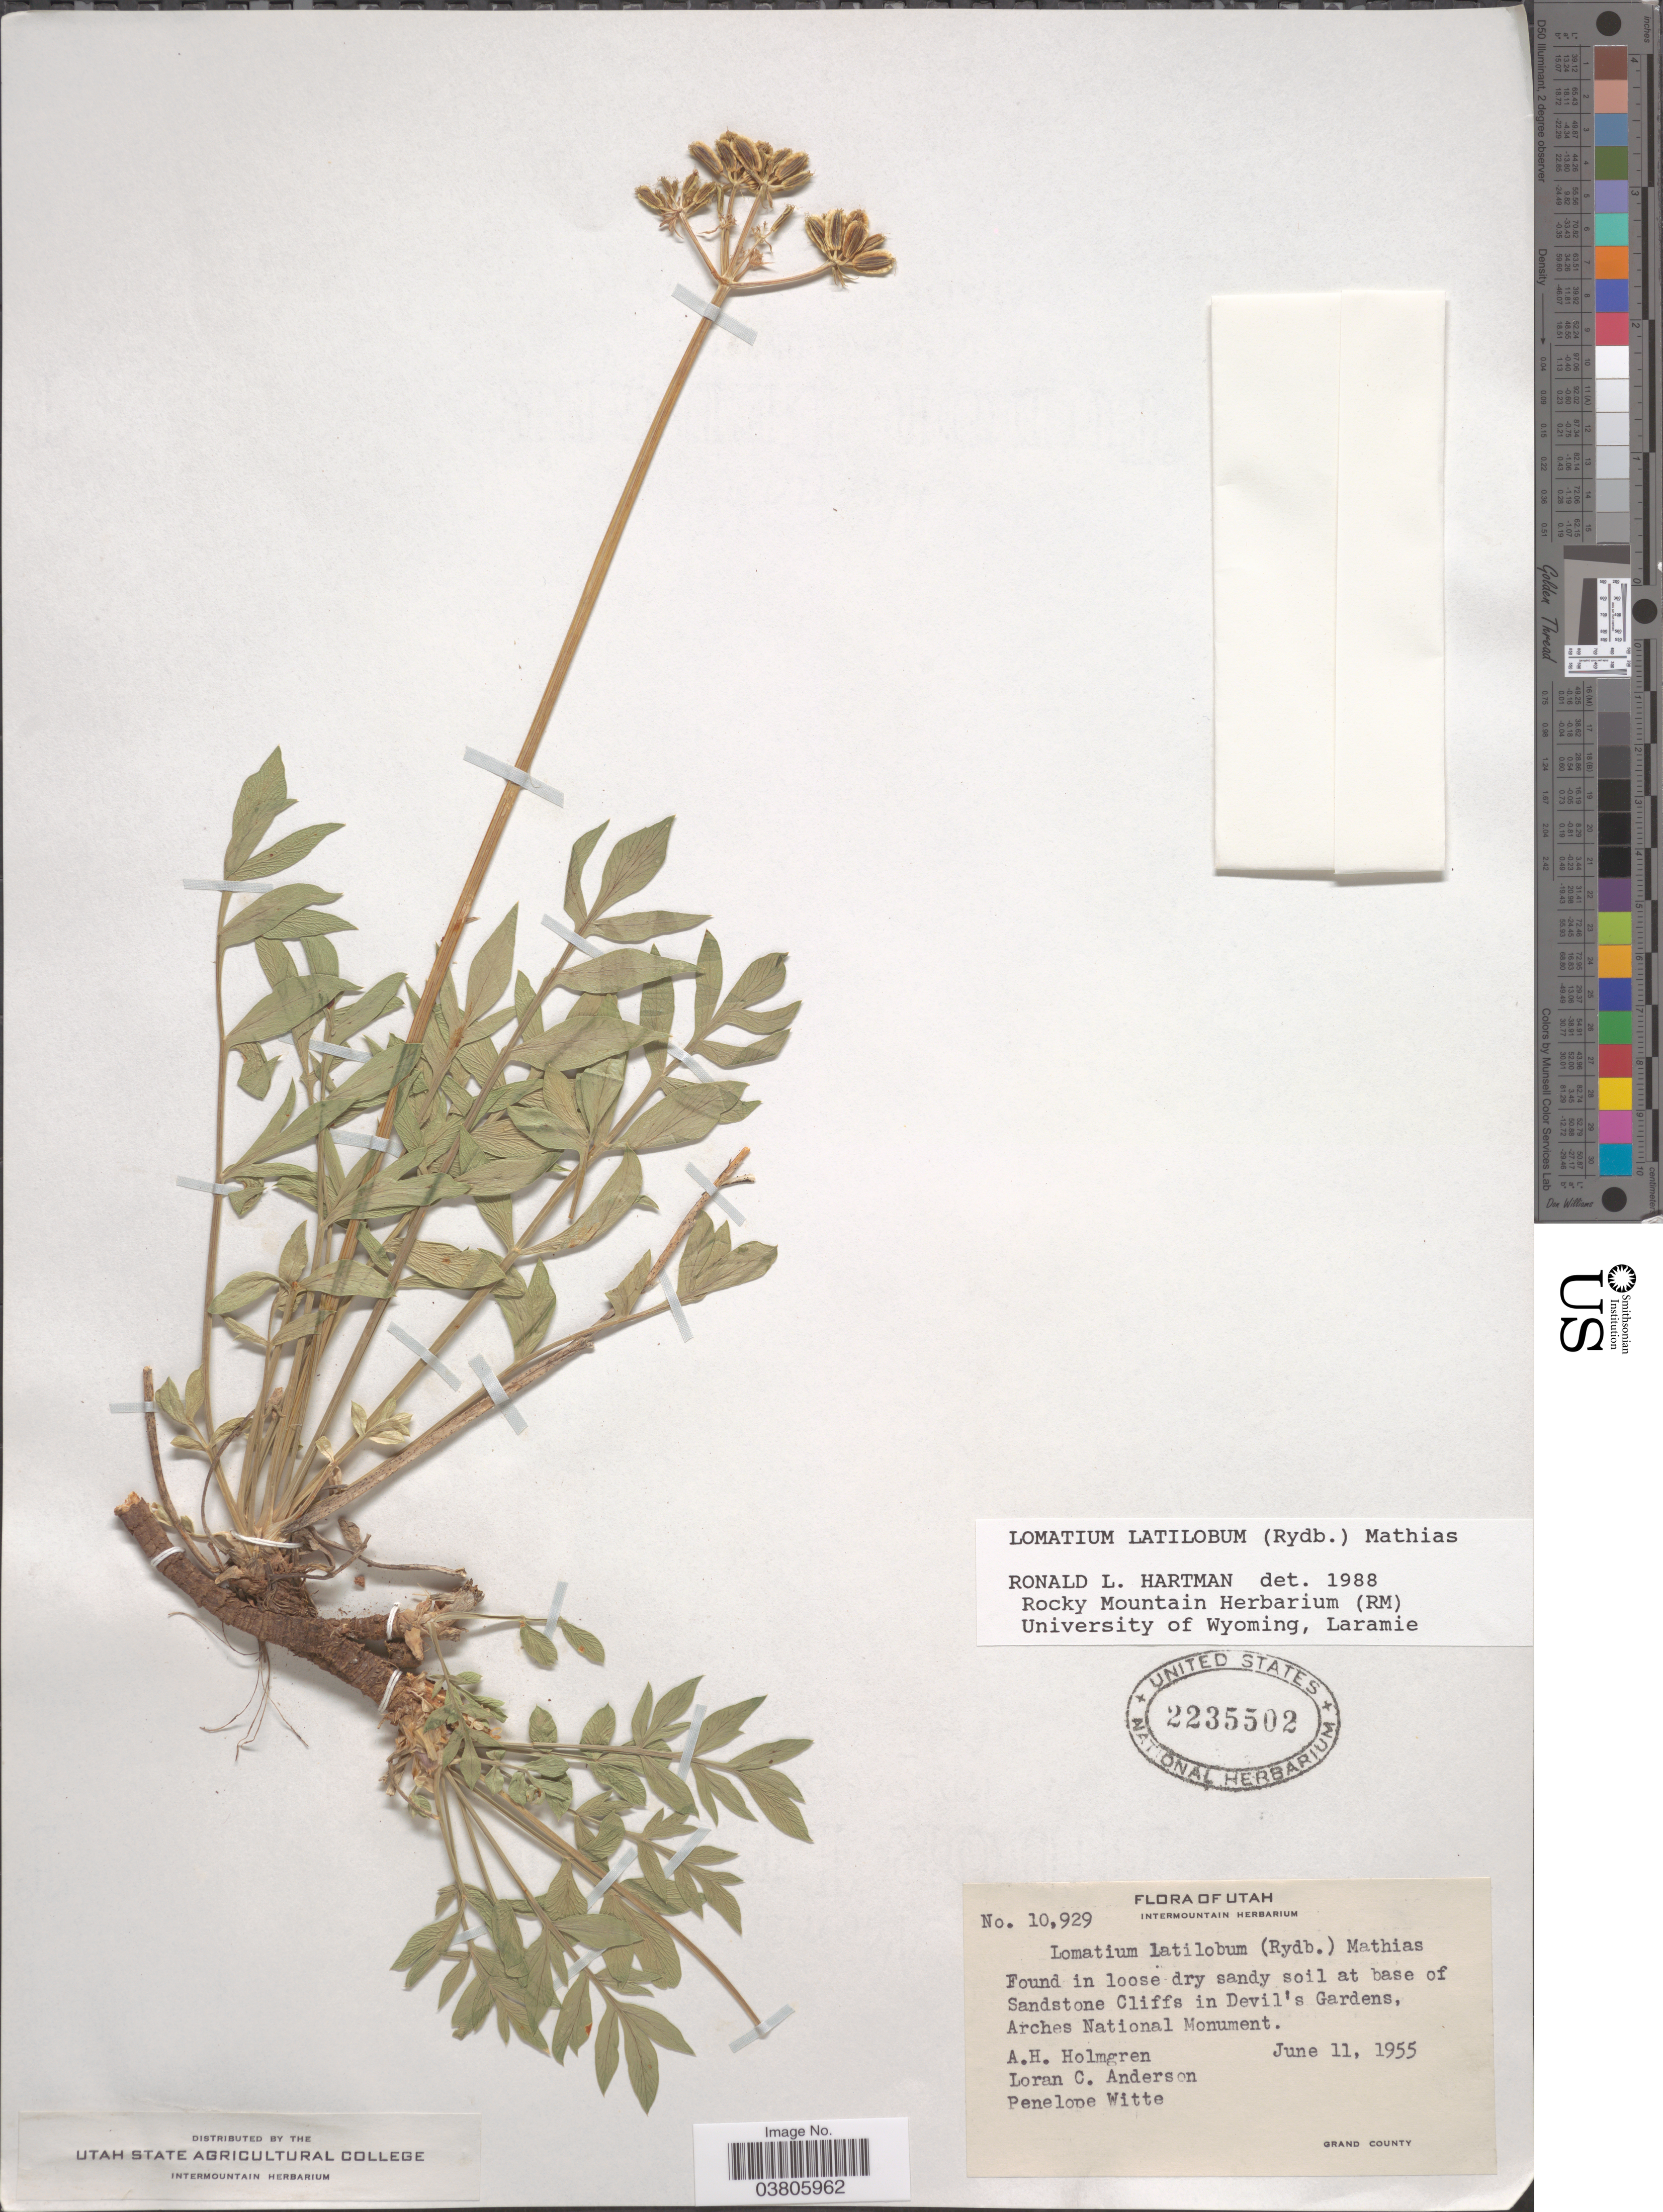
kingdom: Plantae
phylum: Tracheophyta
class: Magnoliopsida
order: Apiales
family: Apiaceae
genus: Lomatium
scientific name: Lomatium latilobum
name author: (Rydb.) Mathias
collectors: A. H. Holmgren, L. C. Anderson & P. Witte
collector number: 10929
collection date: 1955-06-11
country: United States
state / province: Utah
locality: Base of Sandstone Cliffs in Devil's Gardens, Arches National Monument. Grand County.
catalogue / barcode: US 2235502